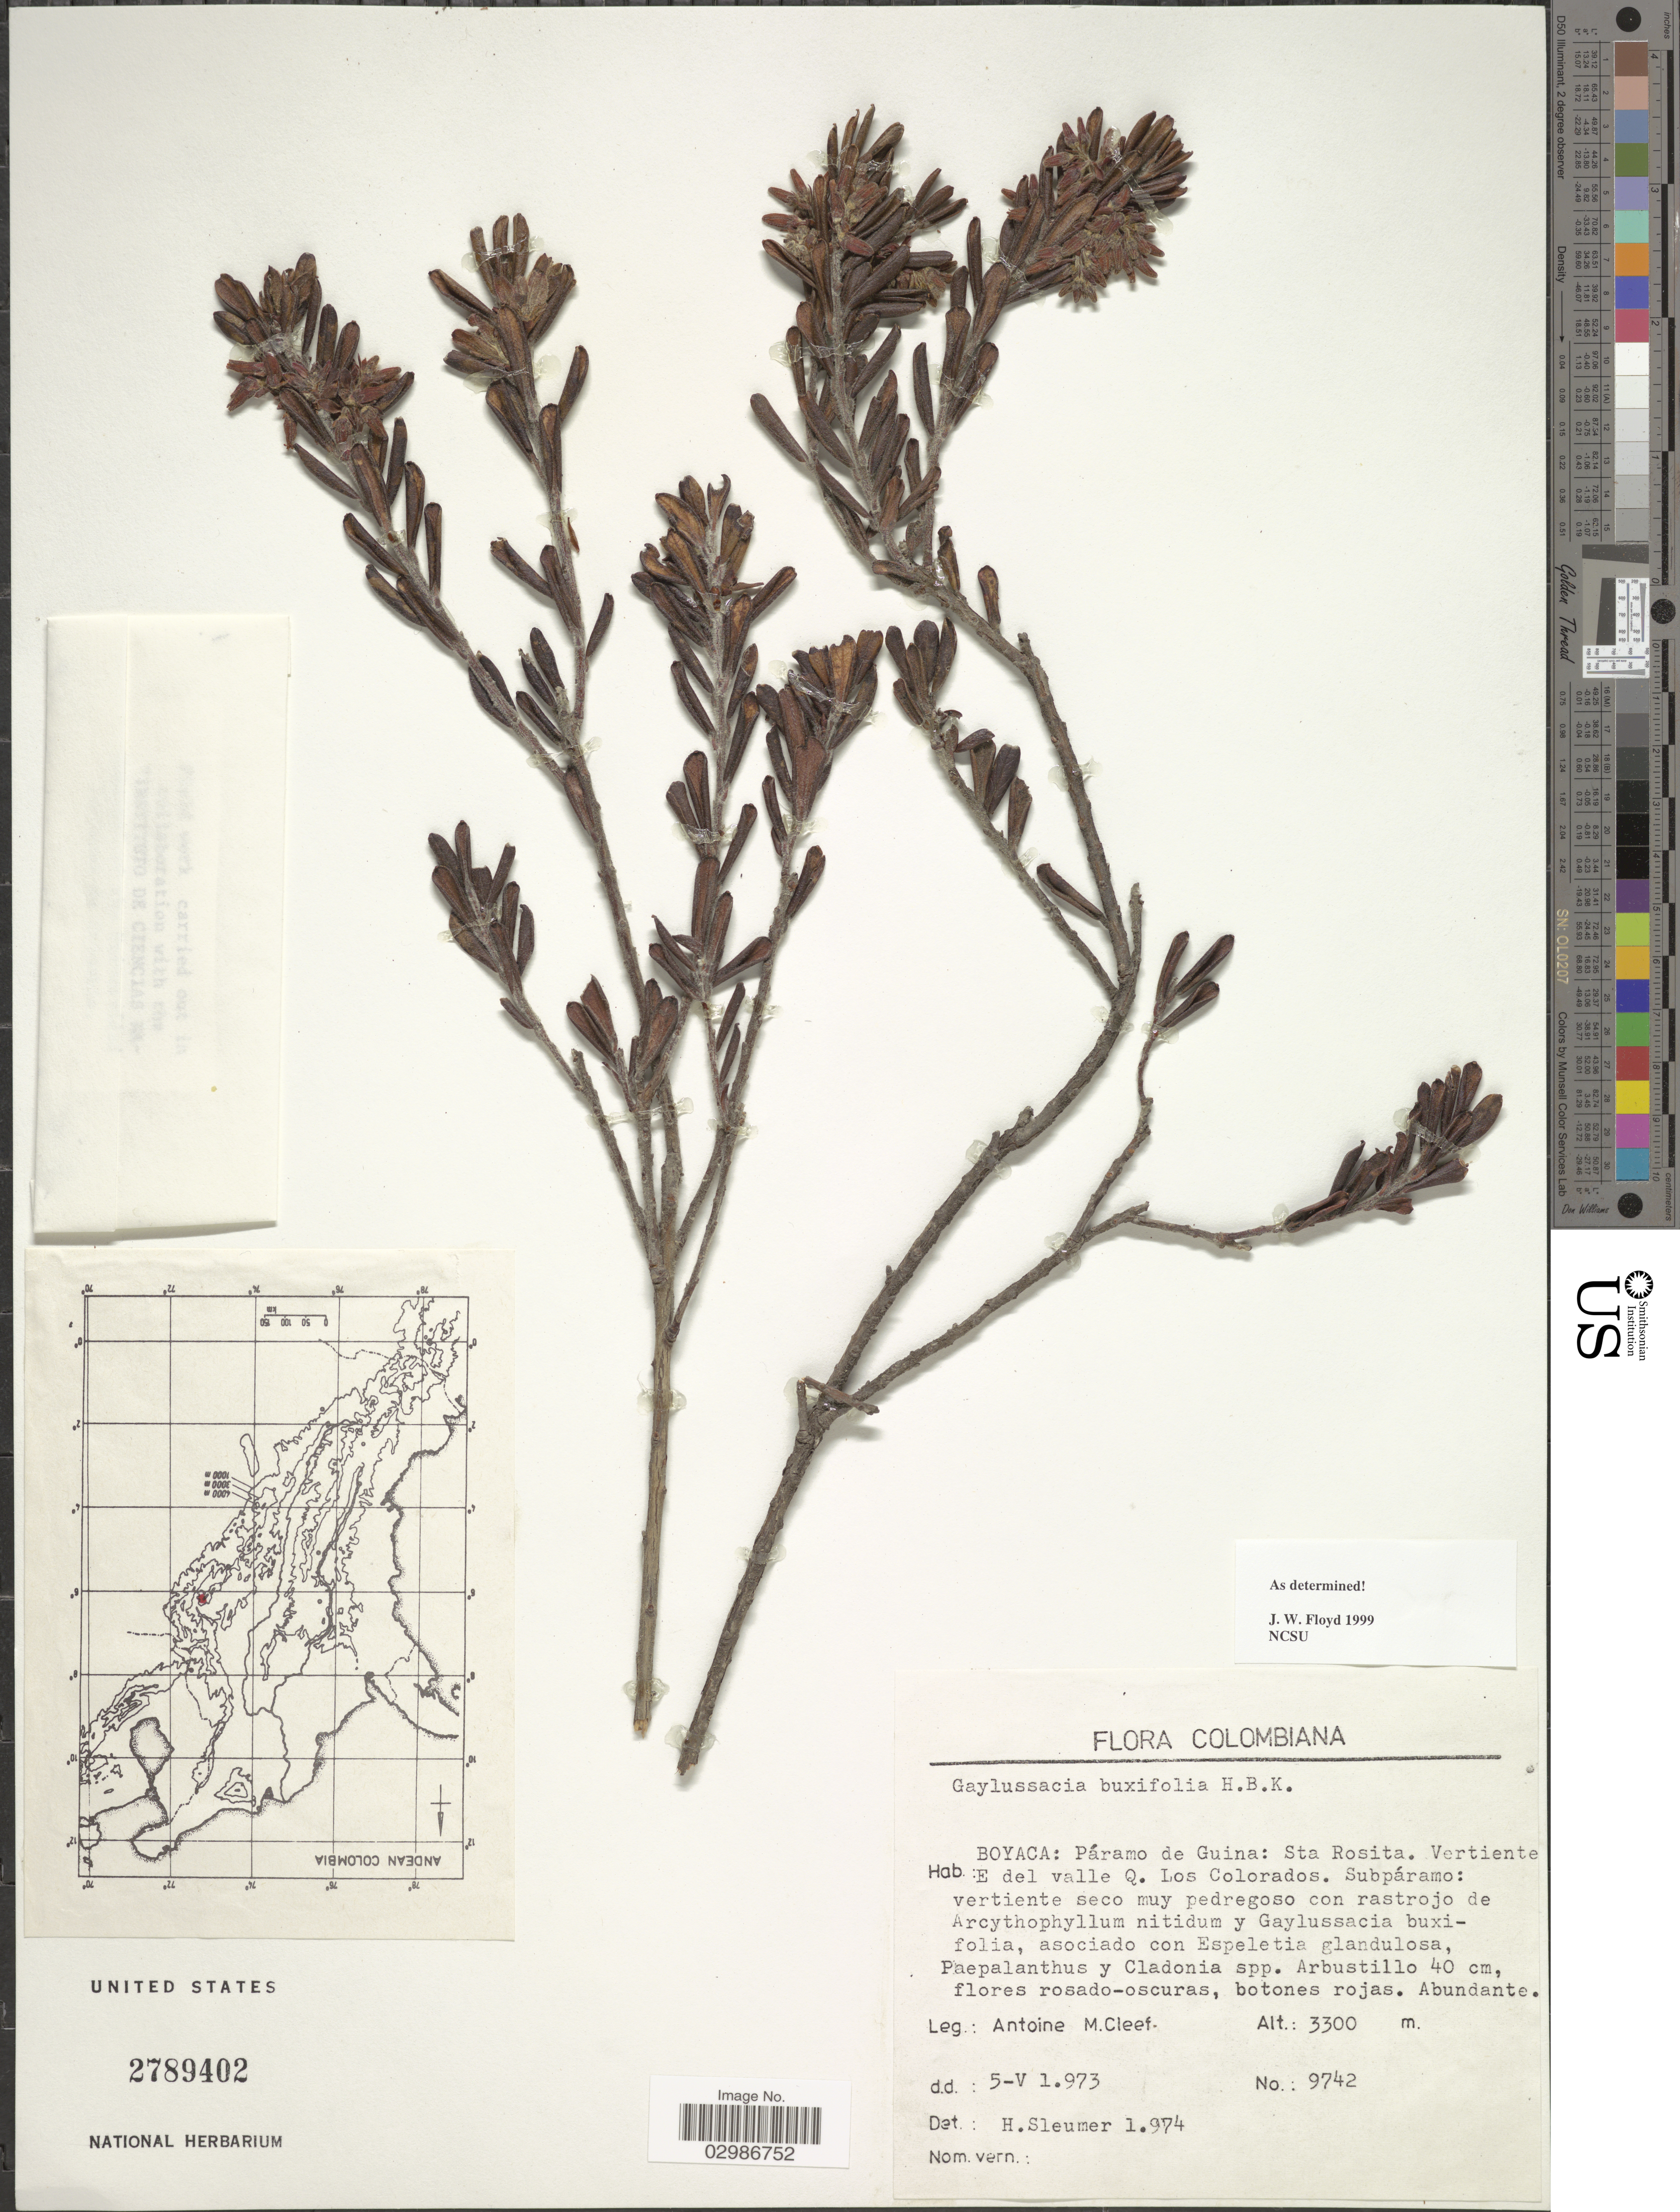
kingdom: Plantae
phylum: Tracheophyta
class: Magnoliopsida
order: Ericales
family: Ericaceae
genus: Gaylussacia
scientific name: Gaylussacia buxifolia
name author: Kunth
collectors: A. M. Cleef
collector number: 9742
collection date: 1973-05-05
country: Colombia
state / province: Boyacá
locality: Páramo de Guina: Sta. Rosita. Vertiente E del valle Q. Los Colorados.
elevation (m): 3300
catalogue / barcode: US 2789402